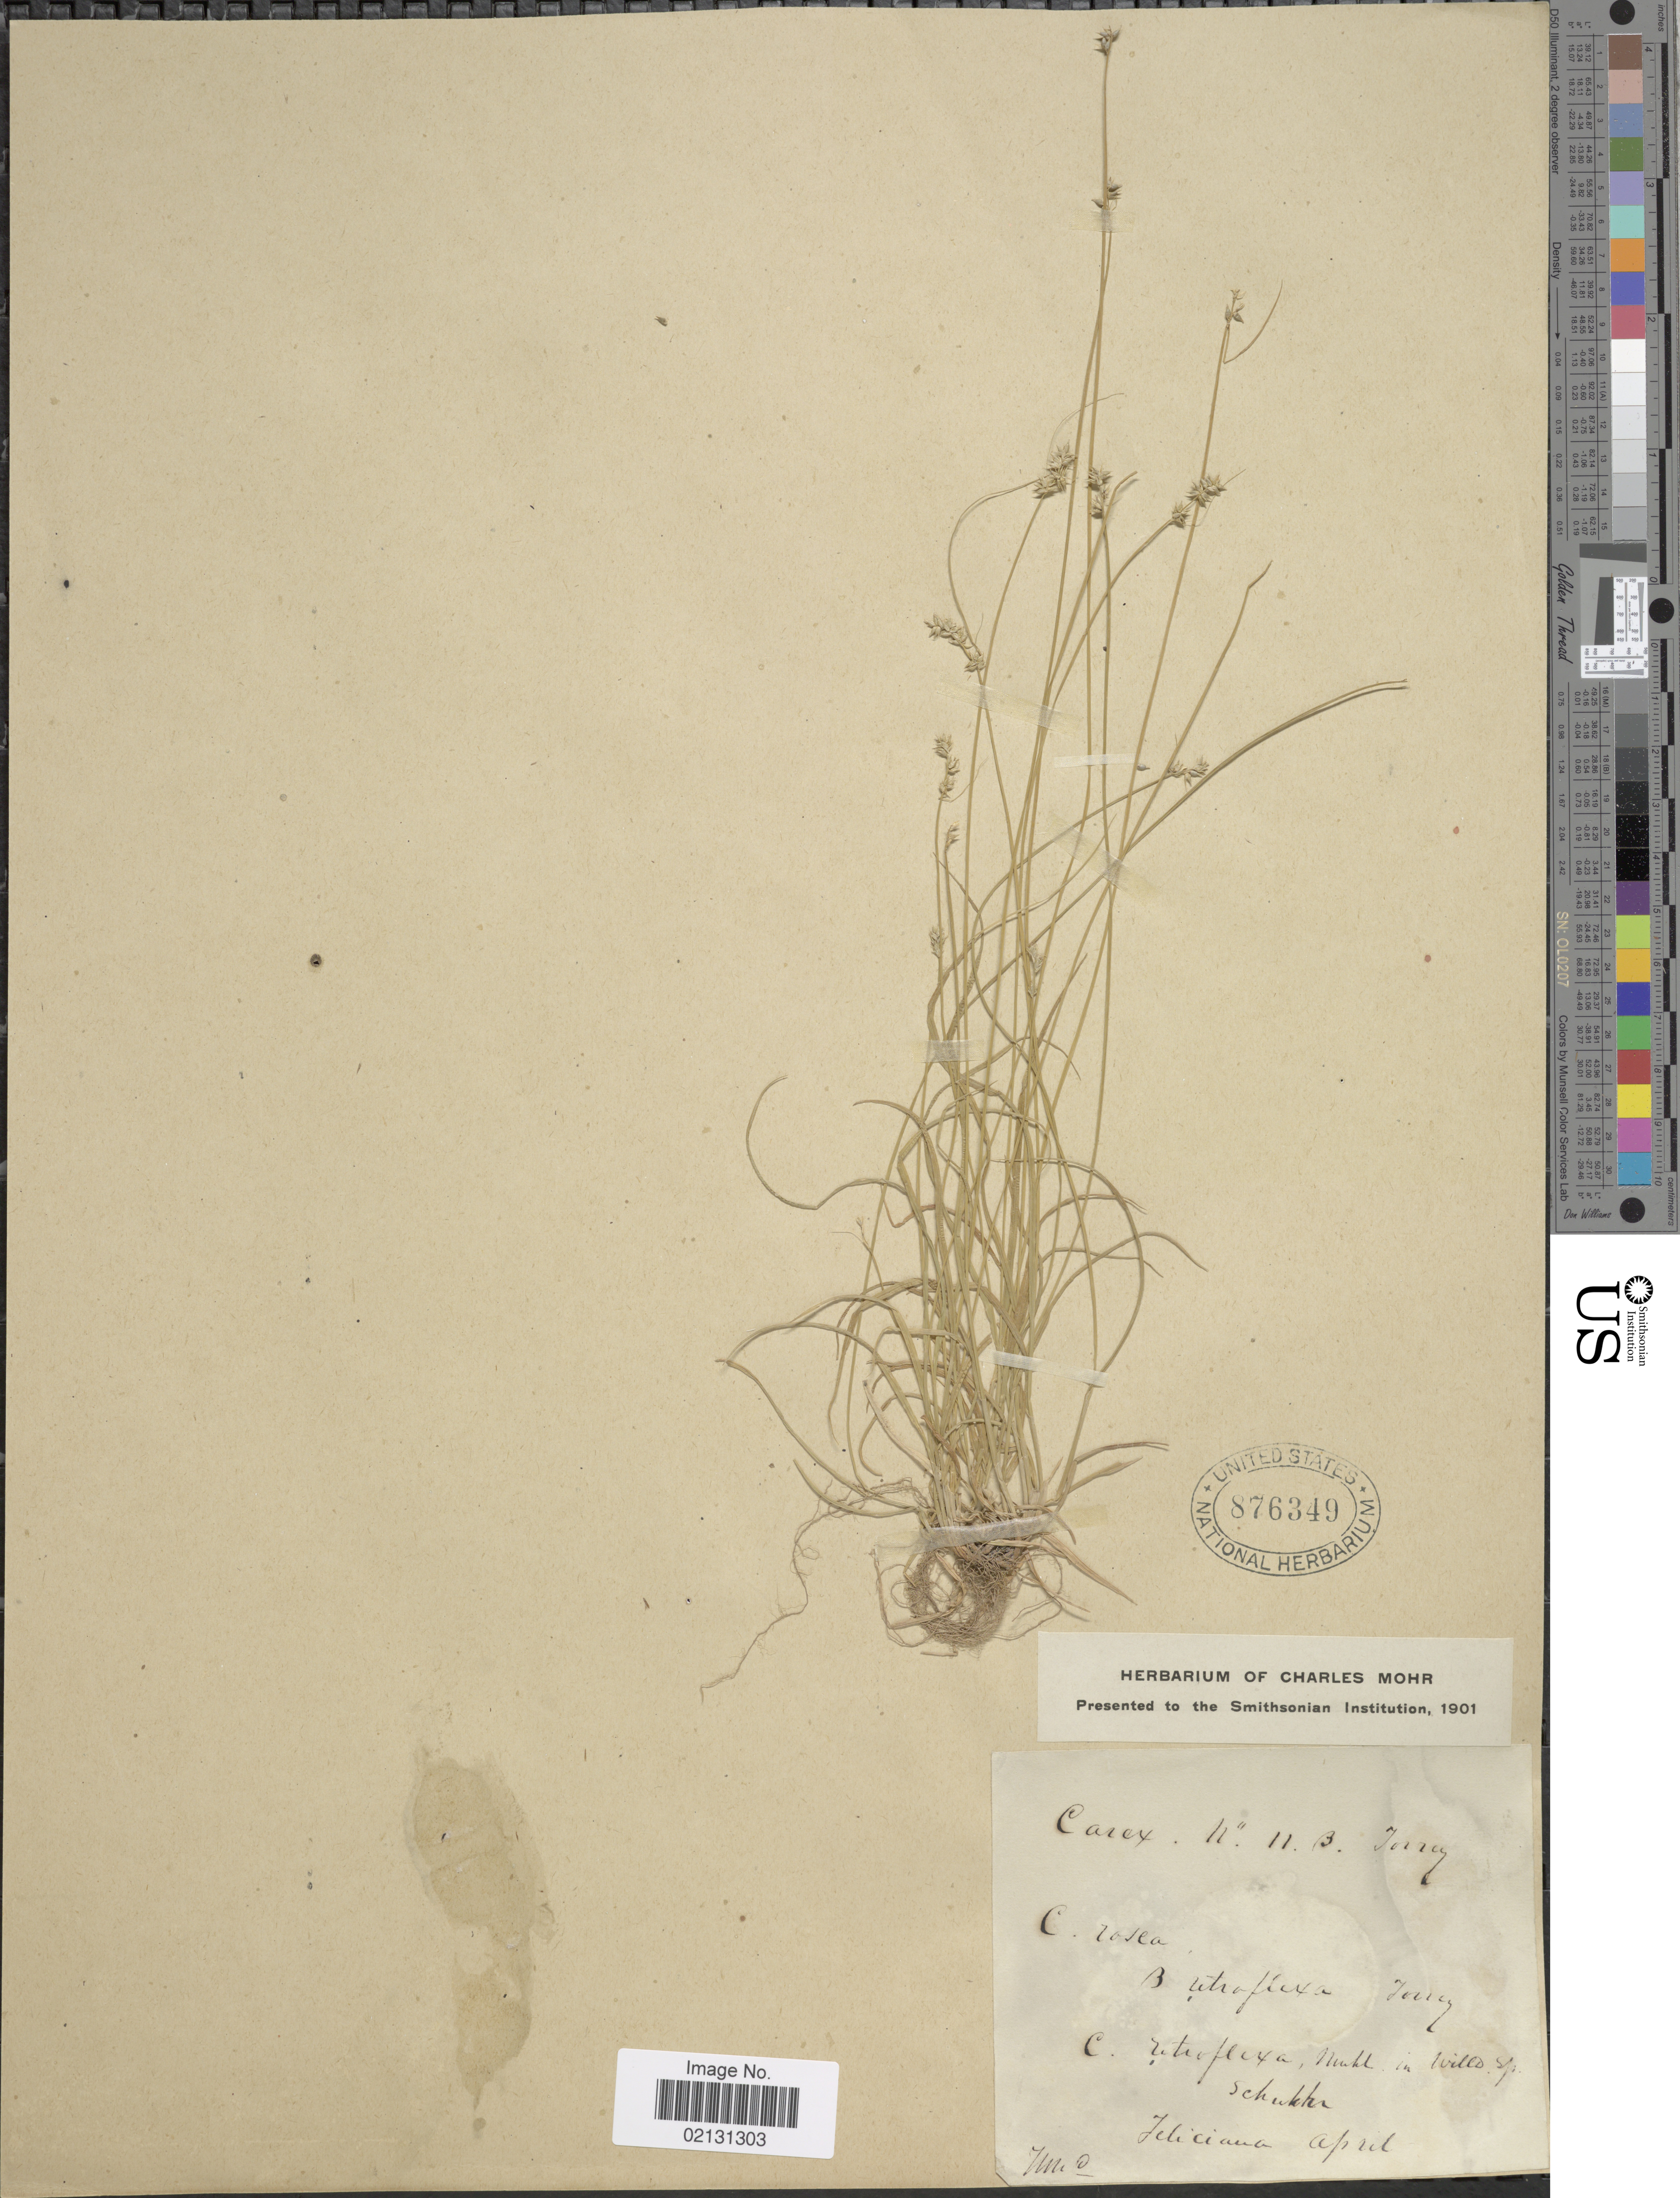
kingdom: Plantae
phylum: Tracheophyta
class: Liliopsida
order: Poales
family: Cyperaceae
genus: Carex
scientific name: Carex retroflexa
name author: Muhl. ex Willd.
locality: Feliciana [interpreted]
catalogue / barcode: US 876349